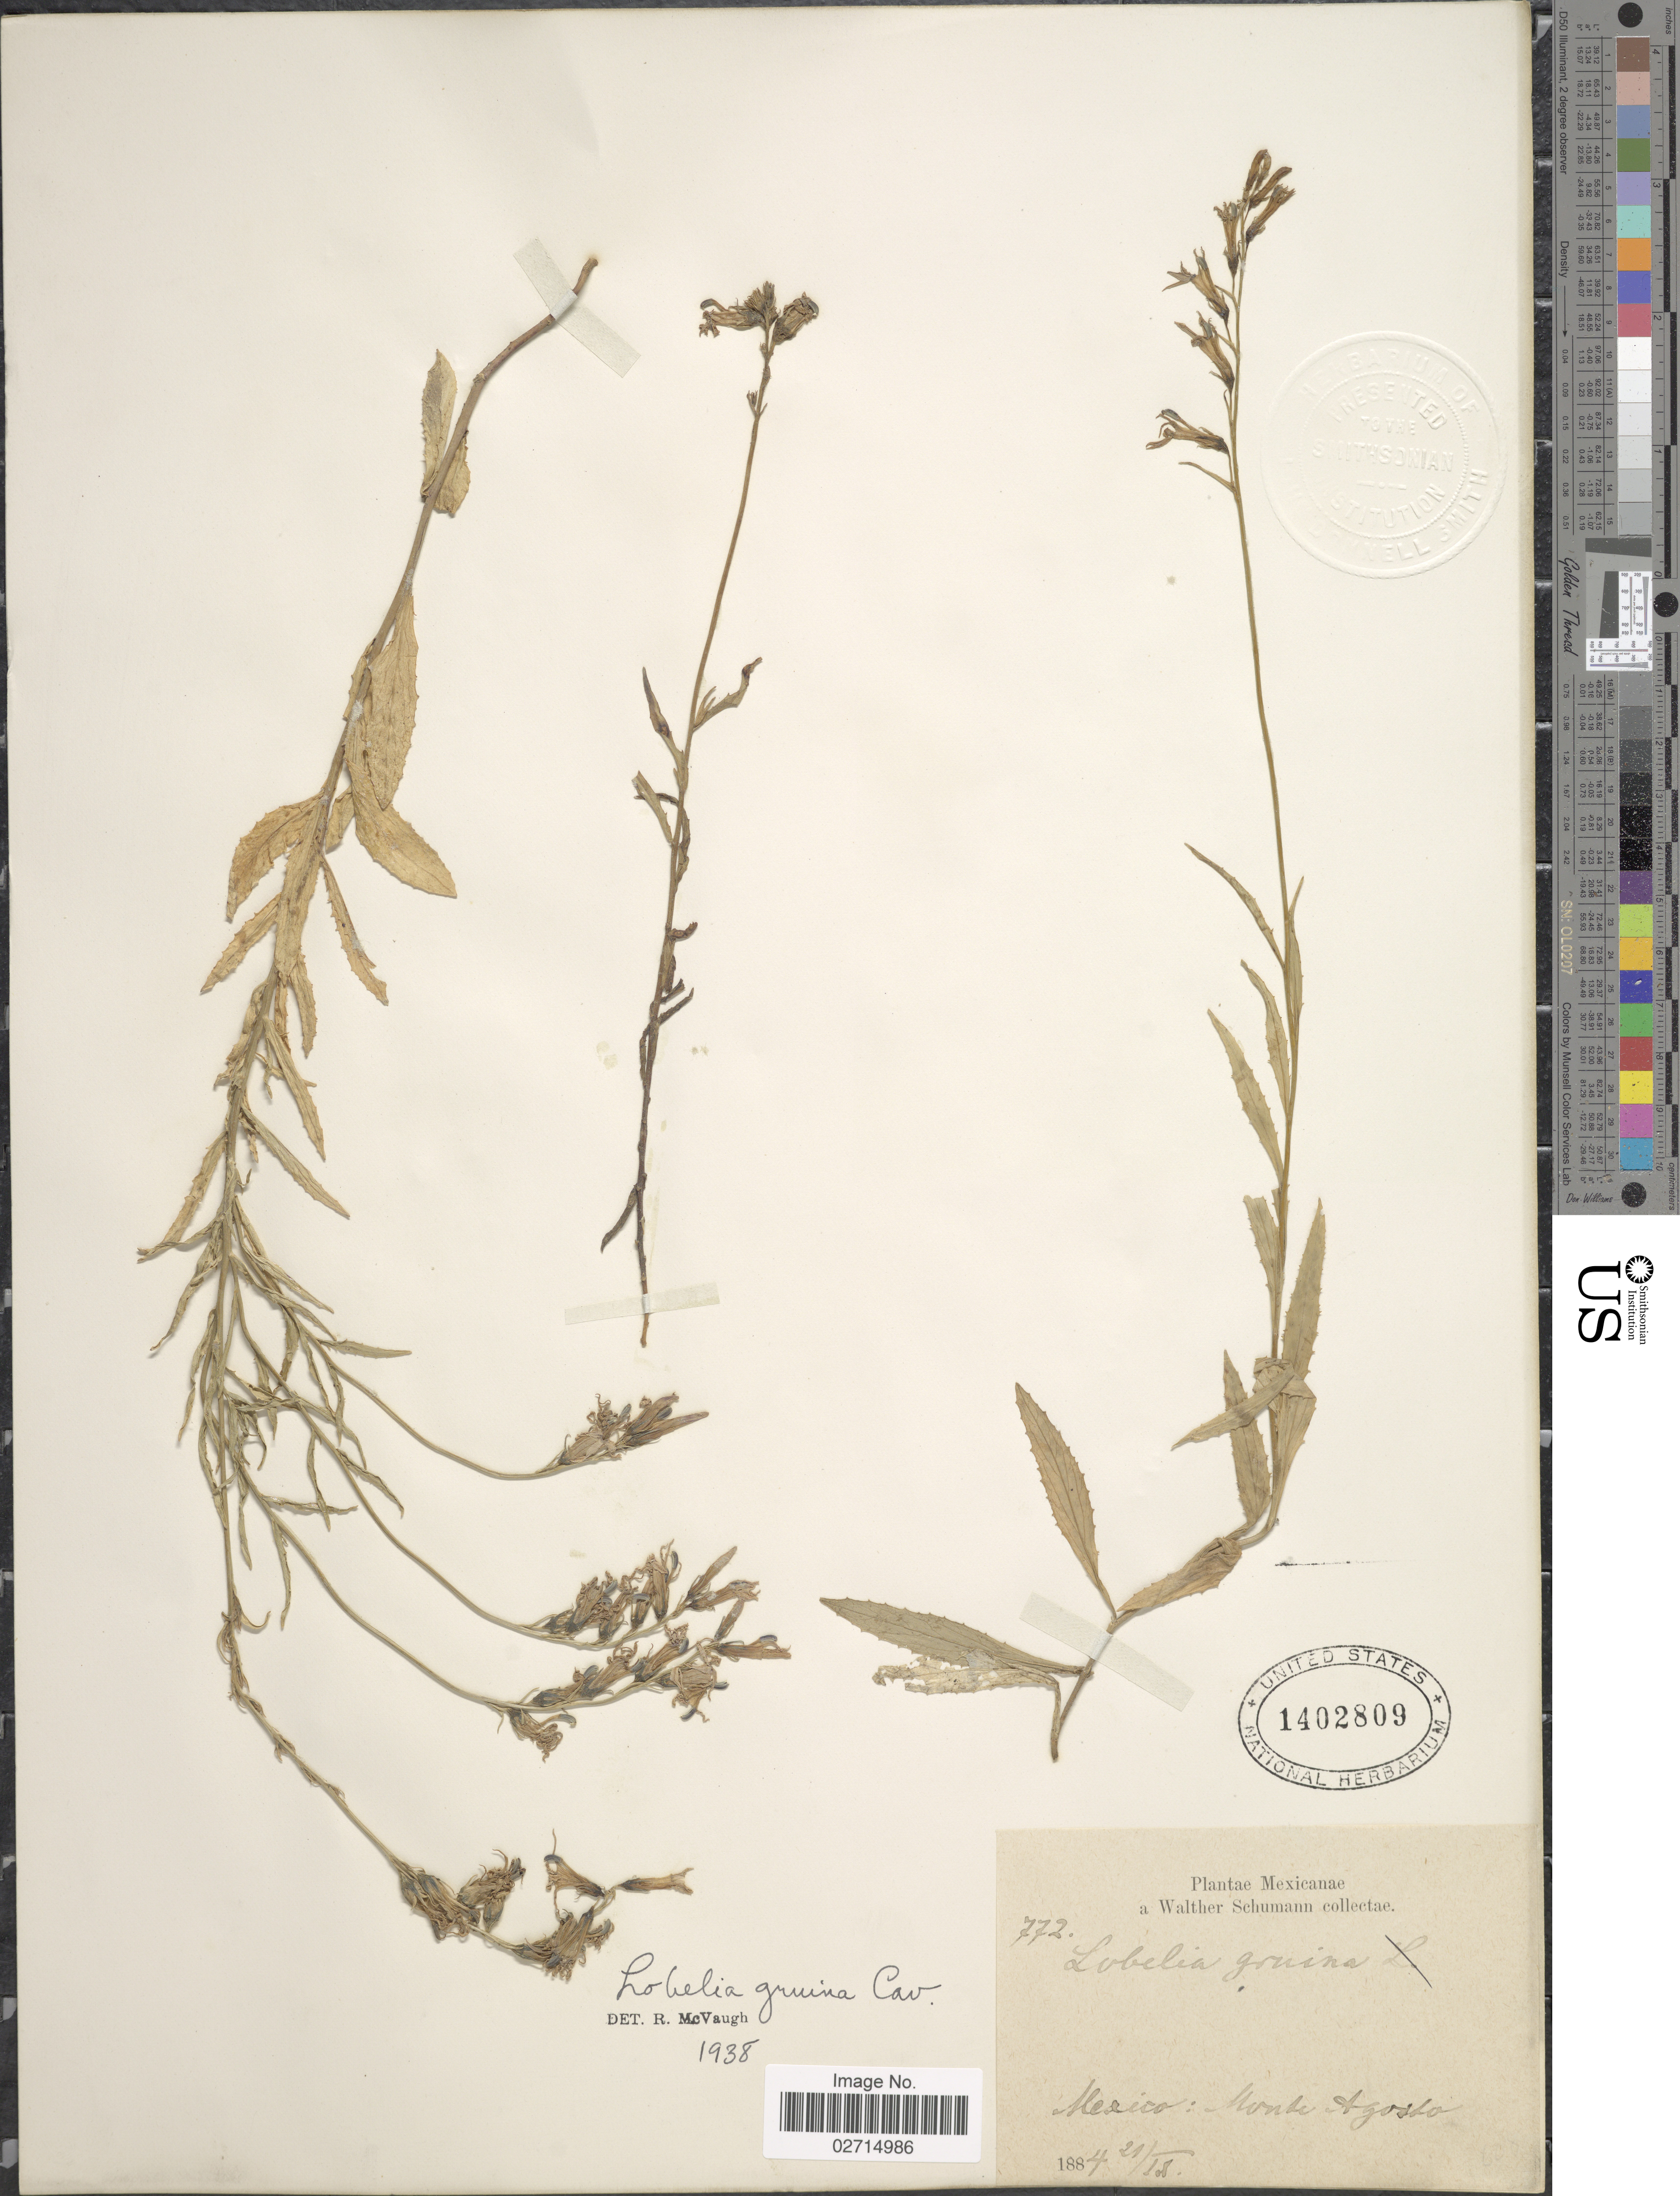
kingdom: Plantae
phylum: Tracheophyta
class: Magnoliopsida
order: Asterales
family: Campanulaceae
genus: Lobelia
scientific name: Lobelia gruina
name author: Cav.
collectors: W. Schumann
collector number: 772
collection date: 1884-09-21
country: Mexico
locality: Monte Agosto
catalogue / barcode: US 1402809